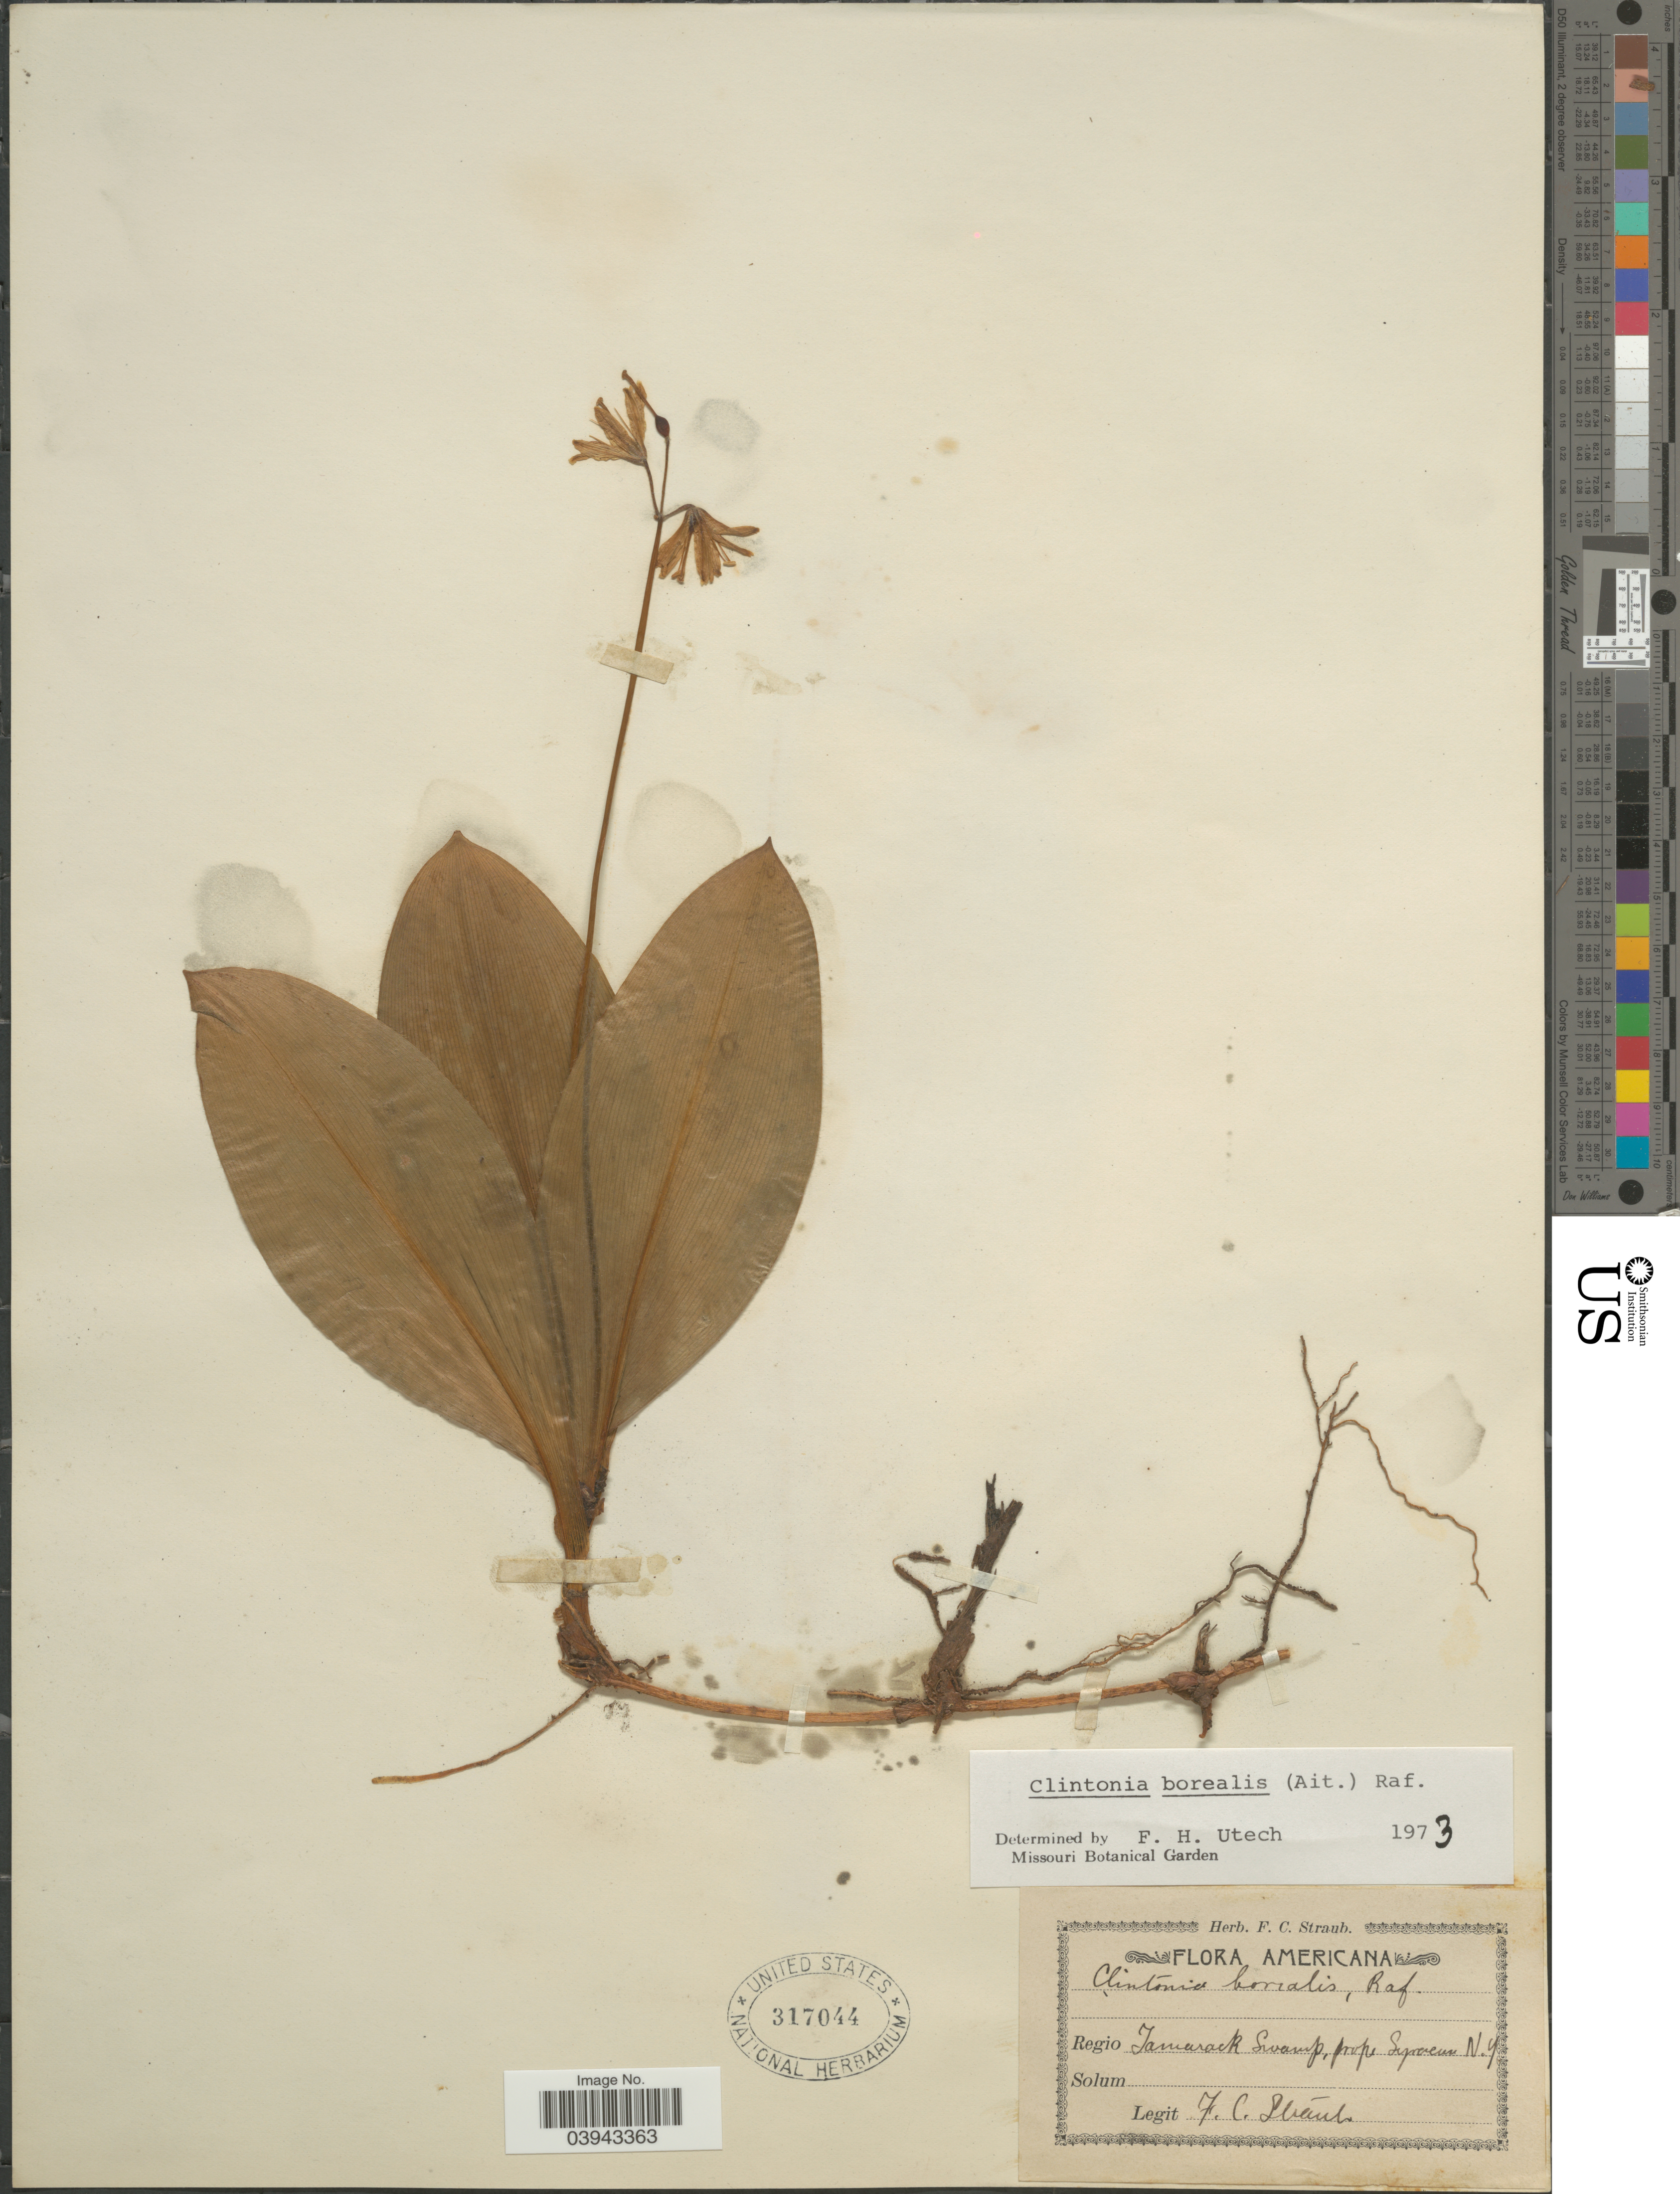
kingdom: Plantae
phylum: Tracheophyta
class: Liliopsida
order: Liliales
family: Liliaceae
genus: Clintonia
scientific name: Clintonia borealis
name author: (Aiton) Raf.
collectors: F. Straub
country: United States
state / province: New York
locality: Prope Syracuse.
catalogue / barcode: US 317044